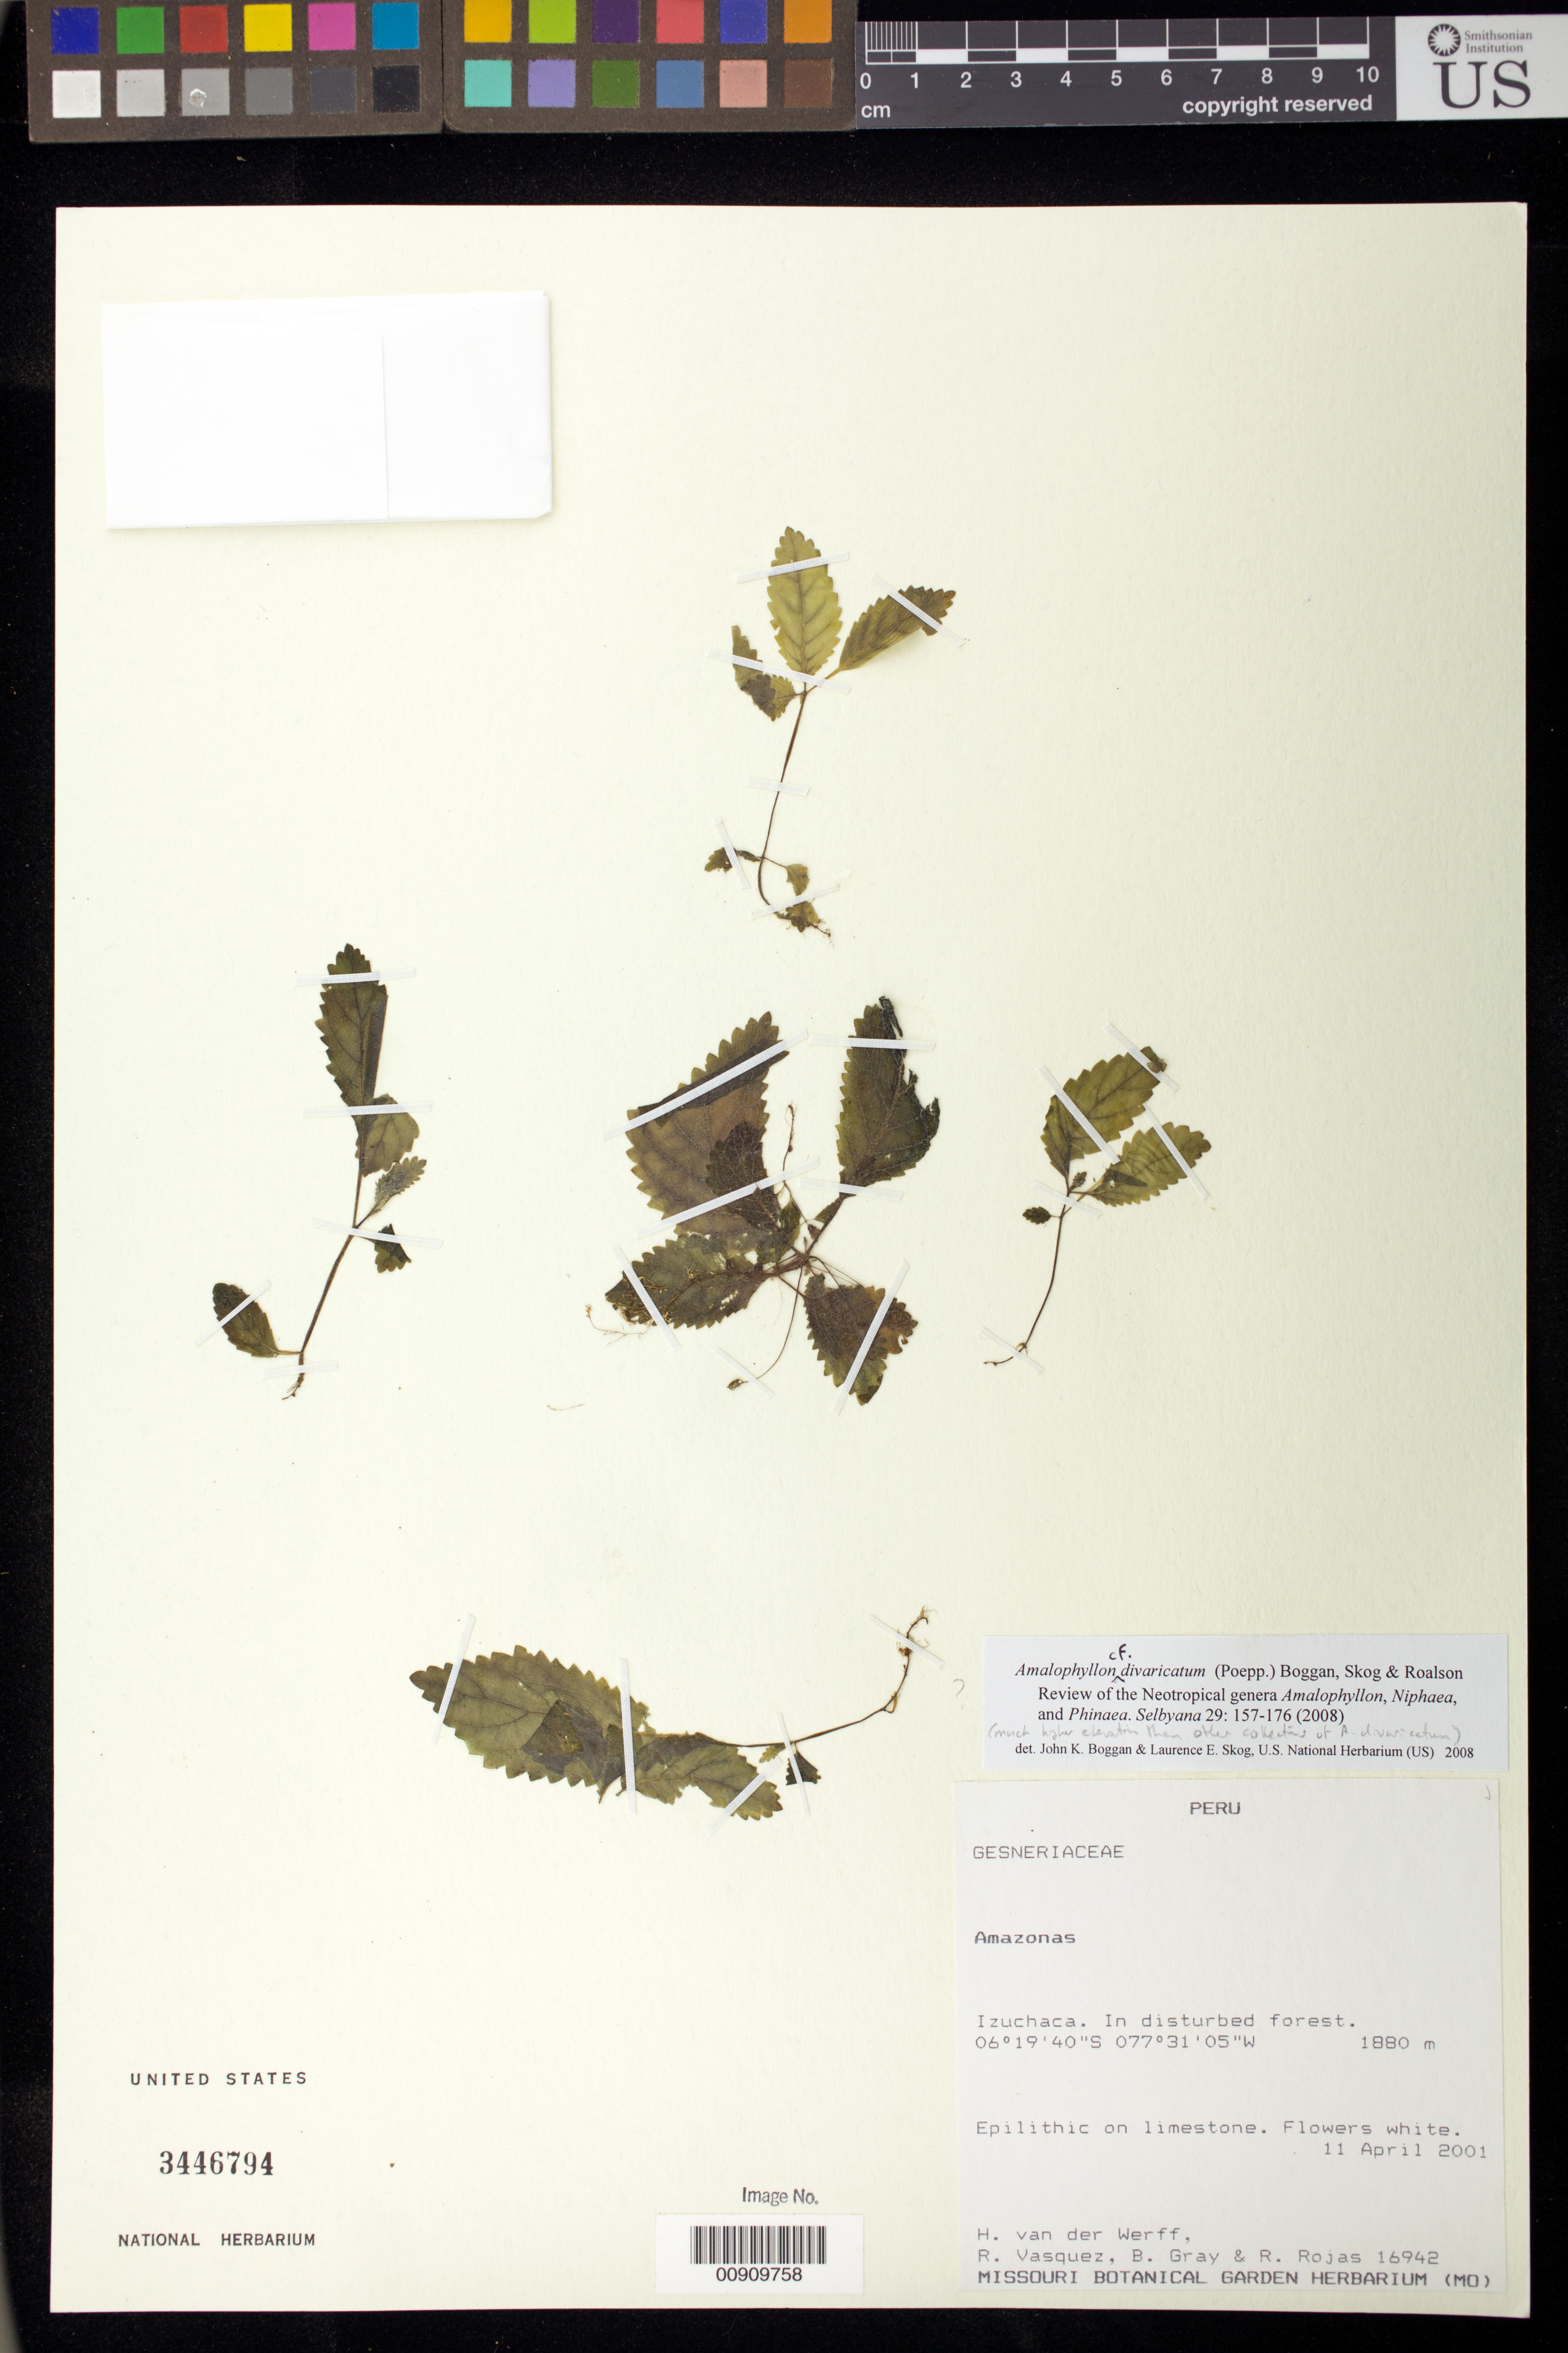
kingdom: Plantae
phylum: Tracheophyta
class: Magnoliopsida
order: Lamiales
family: Gesneriaceae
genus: Amalophyllon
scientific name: Amalophyllon divaricatum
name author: (Poepp.) Boggan et al.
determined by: Boggan, J. K.; Skog, L. E.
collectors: H. van der Werff, R. Vásquez, B. Gray & R. Rojas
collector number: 16942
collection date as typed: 11 Apr 2001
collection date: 2001-04-11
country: Peru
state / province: Amazonas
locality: Amazonas. Izuchaca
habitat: In disturbed forest. Epilithic on limestone.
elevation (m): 1880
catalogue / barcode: US 3446794